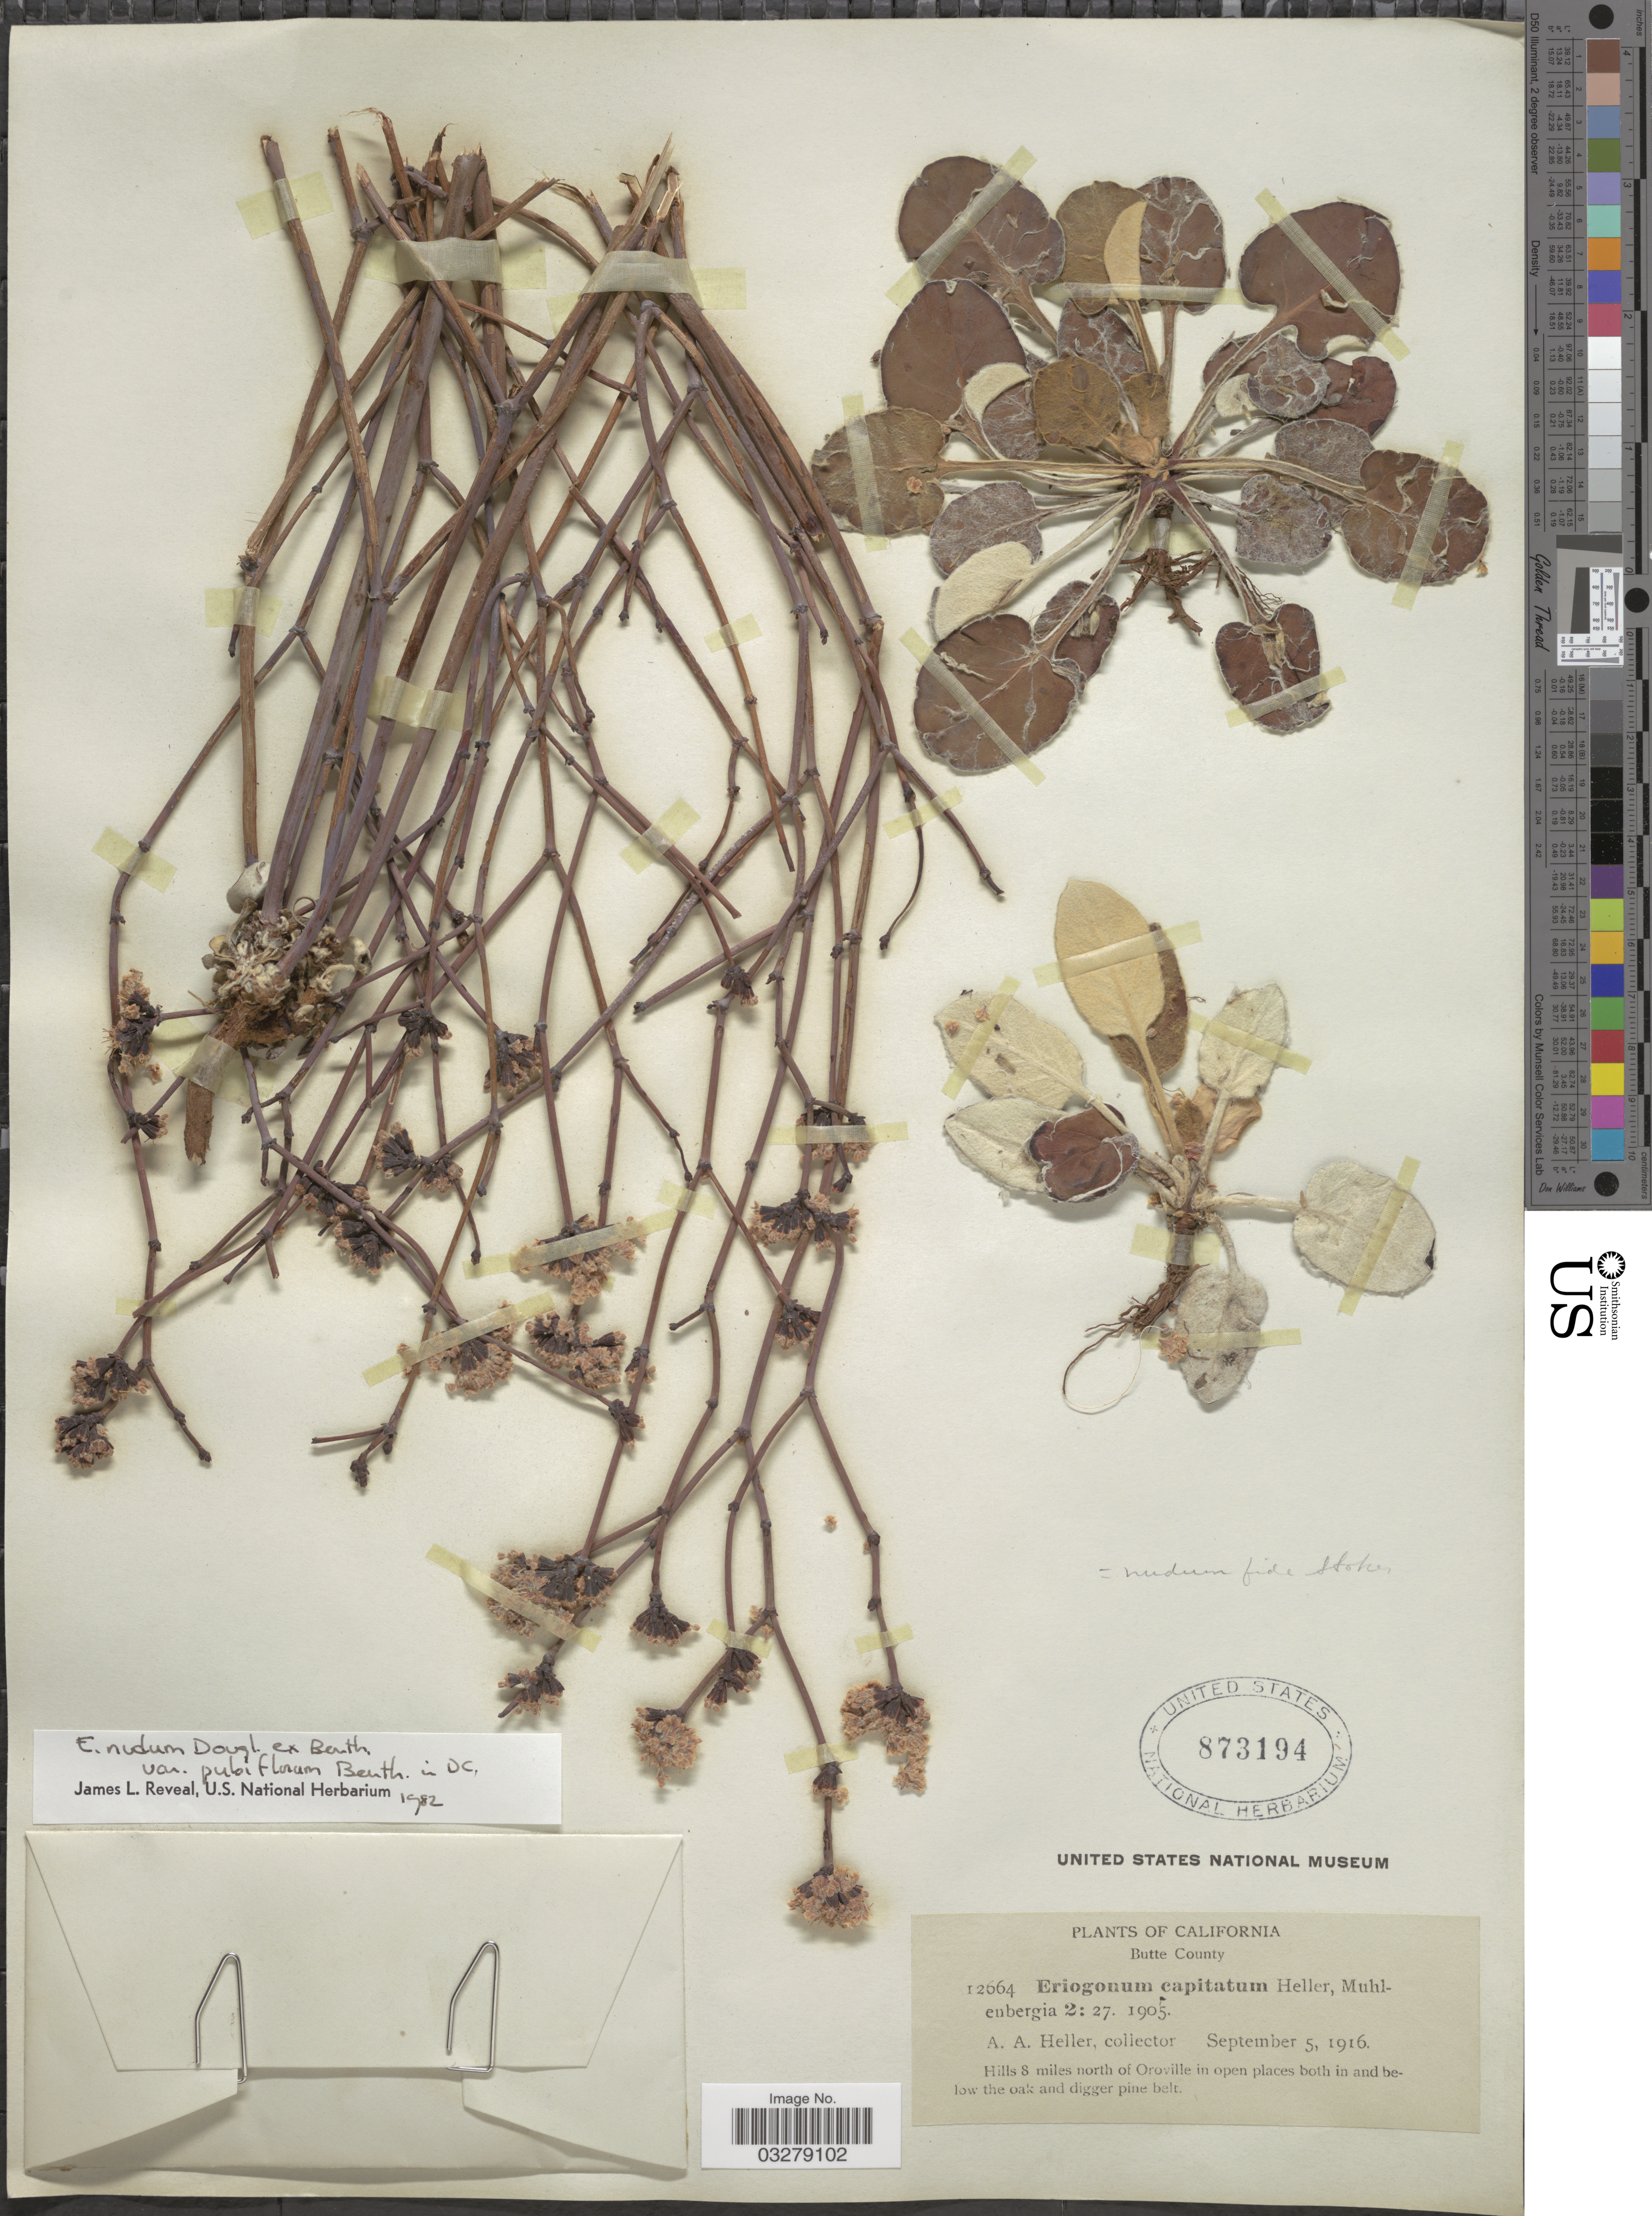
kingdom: Plantae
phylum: Tracheophyta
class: Magnoliopsida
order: Caryophyllales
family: Polygonaceae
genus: Eriogonum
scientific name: Eriogonum nudum var. pubiflorum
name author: Benth. in DC.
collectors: A. A. Heller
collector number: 12664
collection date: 1916-09-05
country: United States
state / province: California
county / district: Butte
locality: Butte County. Hills 8 miles north of Oroville in open places both in and below the oak and digger pine belt.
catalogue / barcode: US 873194